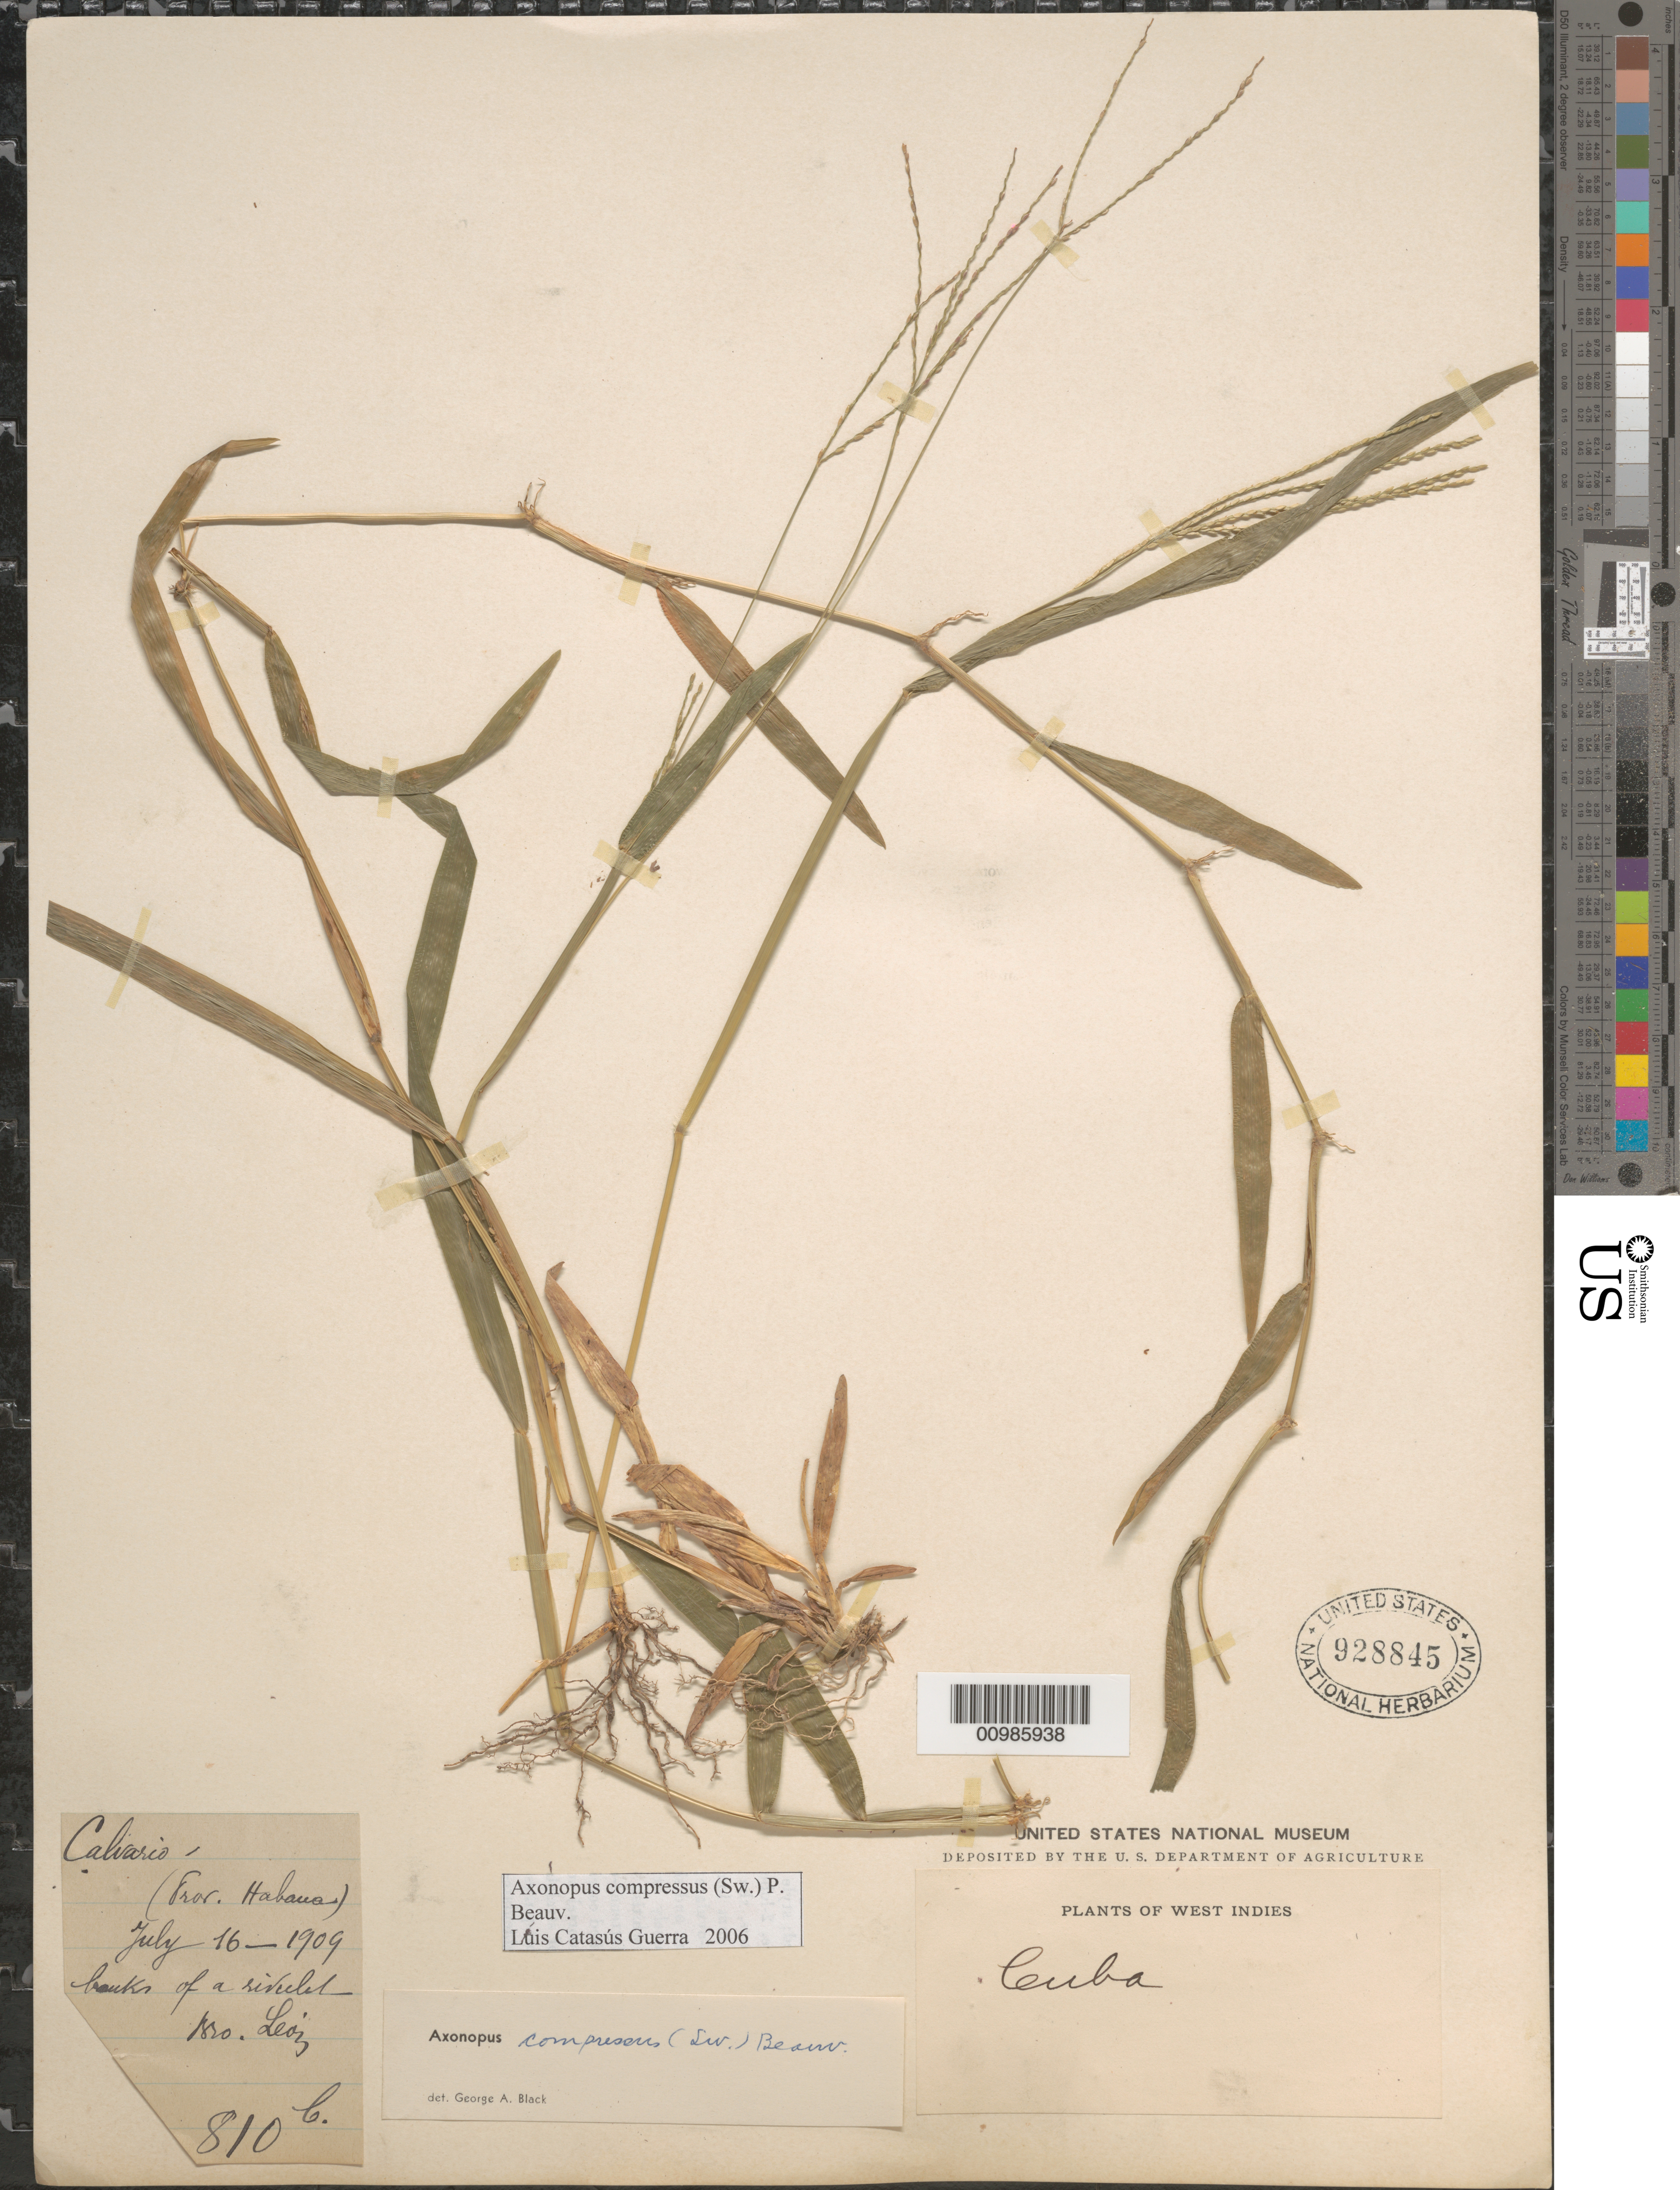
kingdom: Plantae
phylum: Tracheophyta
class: Liliopsida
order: Poales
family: Poaceae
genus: Axonopus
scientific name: Axonopus compressus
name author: (Sw.) P. Beauv.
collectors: Bro. León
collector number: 810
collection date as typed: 16 Jul 1909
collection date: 1909-07-16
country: Cuba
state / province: La Habana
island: Cuba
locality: La Habana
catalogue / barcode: US 928845